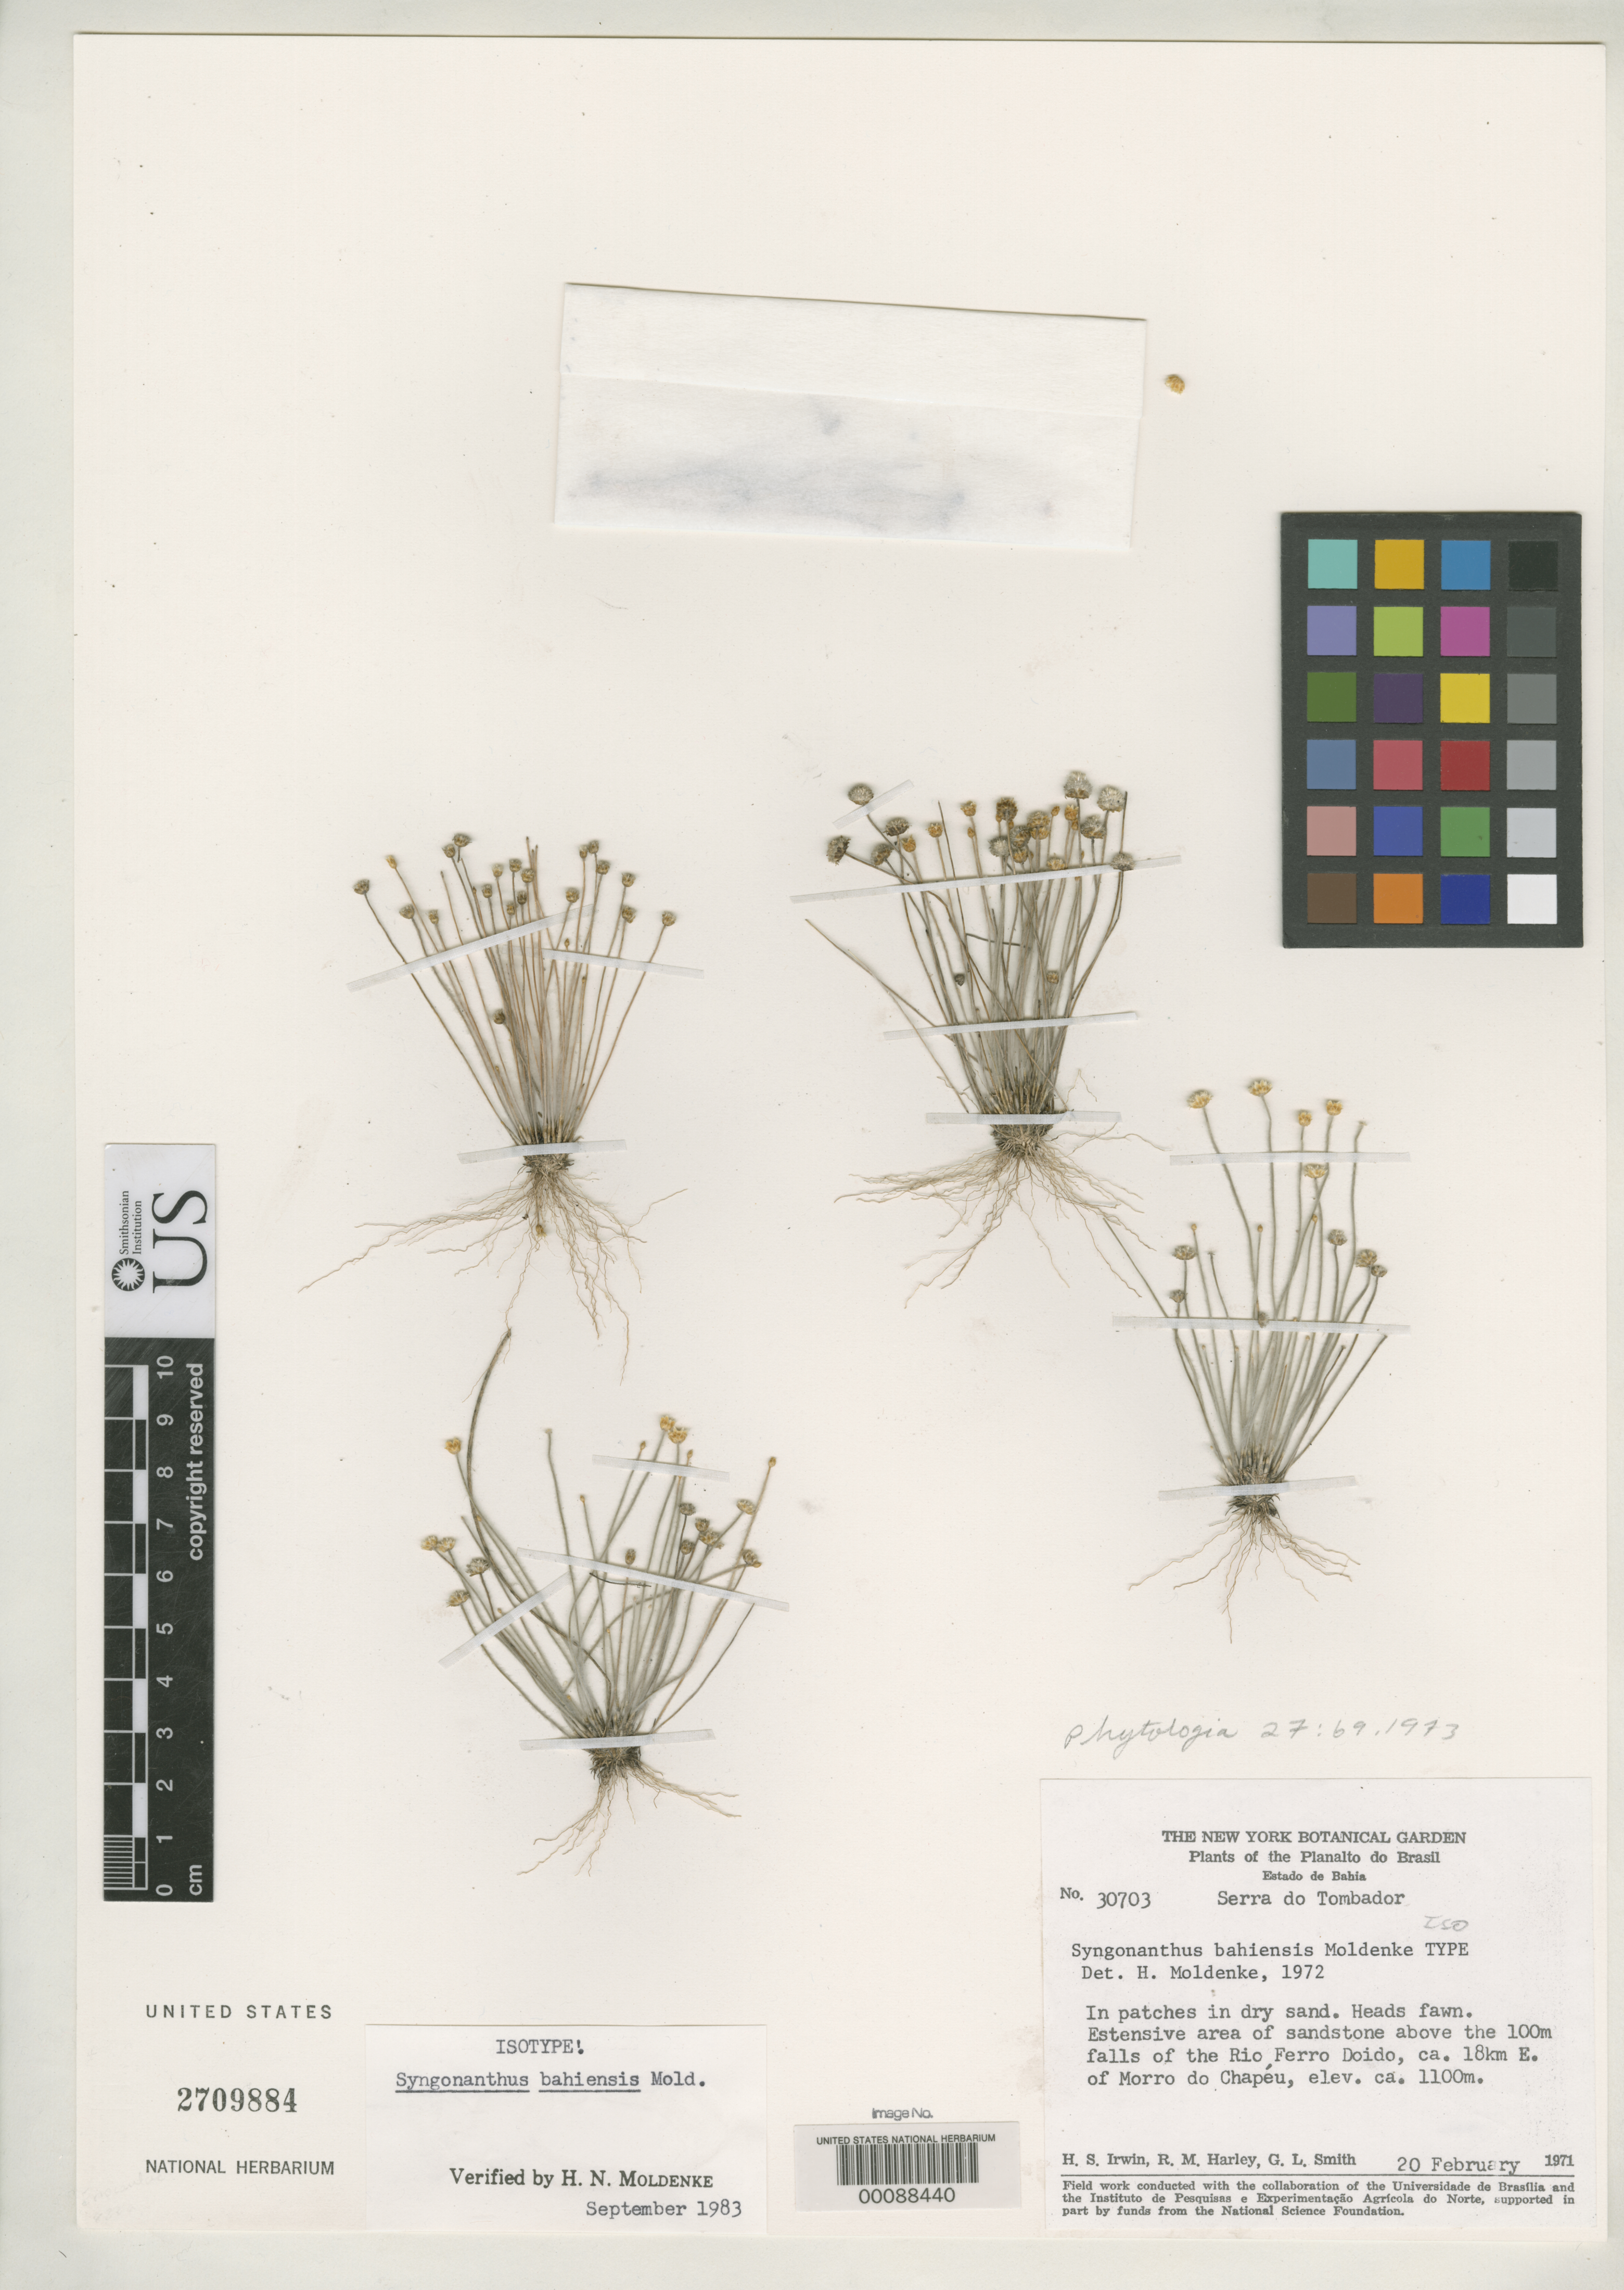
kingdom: Plantae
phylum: Tracheophyta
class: Liliopsida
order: Poales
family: Eriocaulaceae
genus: Syngonanthus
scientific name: Syngonanthus bahiensis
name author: Moldenke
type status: Isotype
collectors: H. Irwin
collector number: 30703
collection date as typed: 20 Feb 1971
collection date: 1971-02-20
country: Brazil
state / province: Bahia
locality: East of Morro de Chapeu S of Rio Ferro Duido, E de Chapeu.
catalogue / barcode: US 2709884